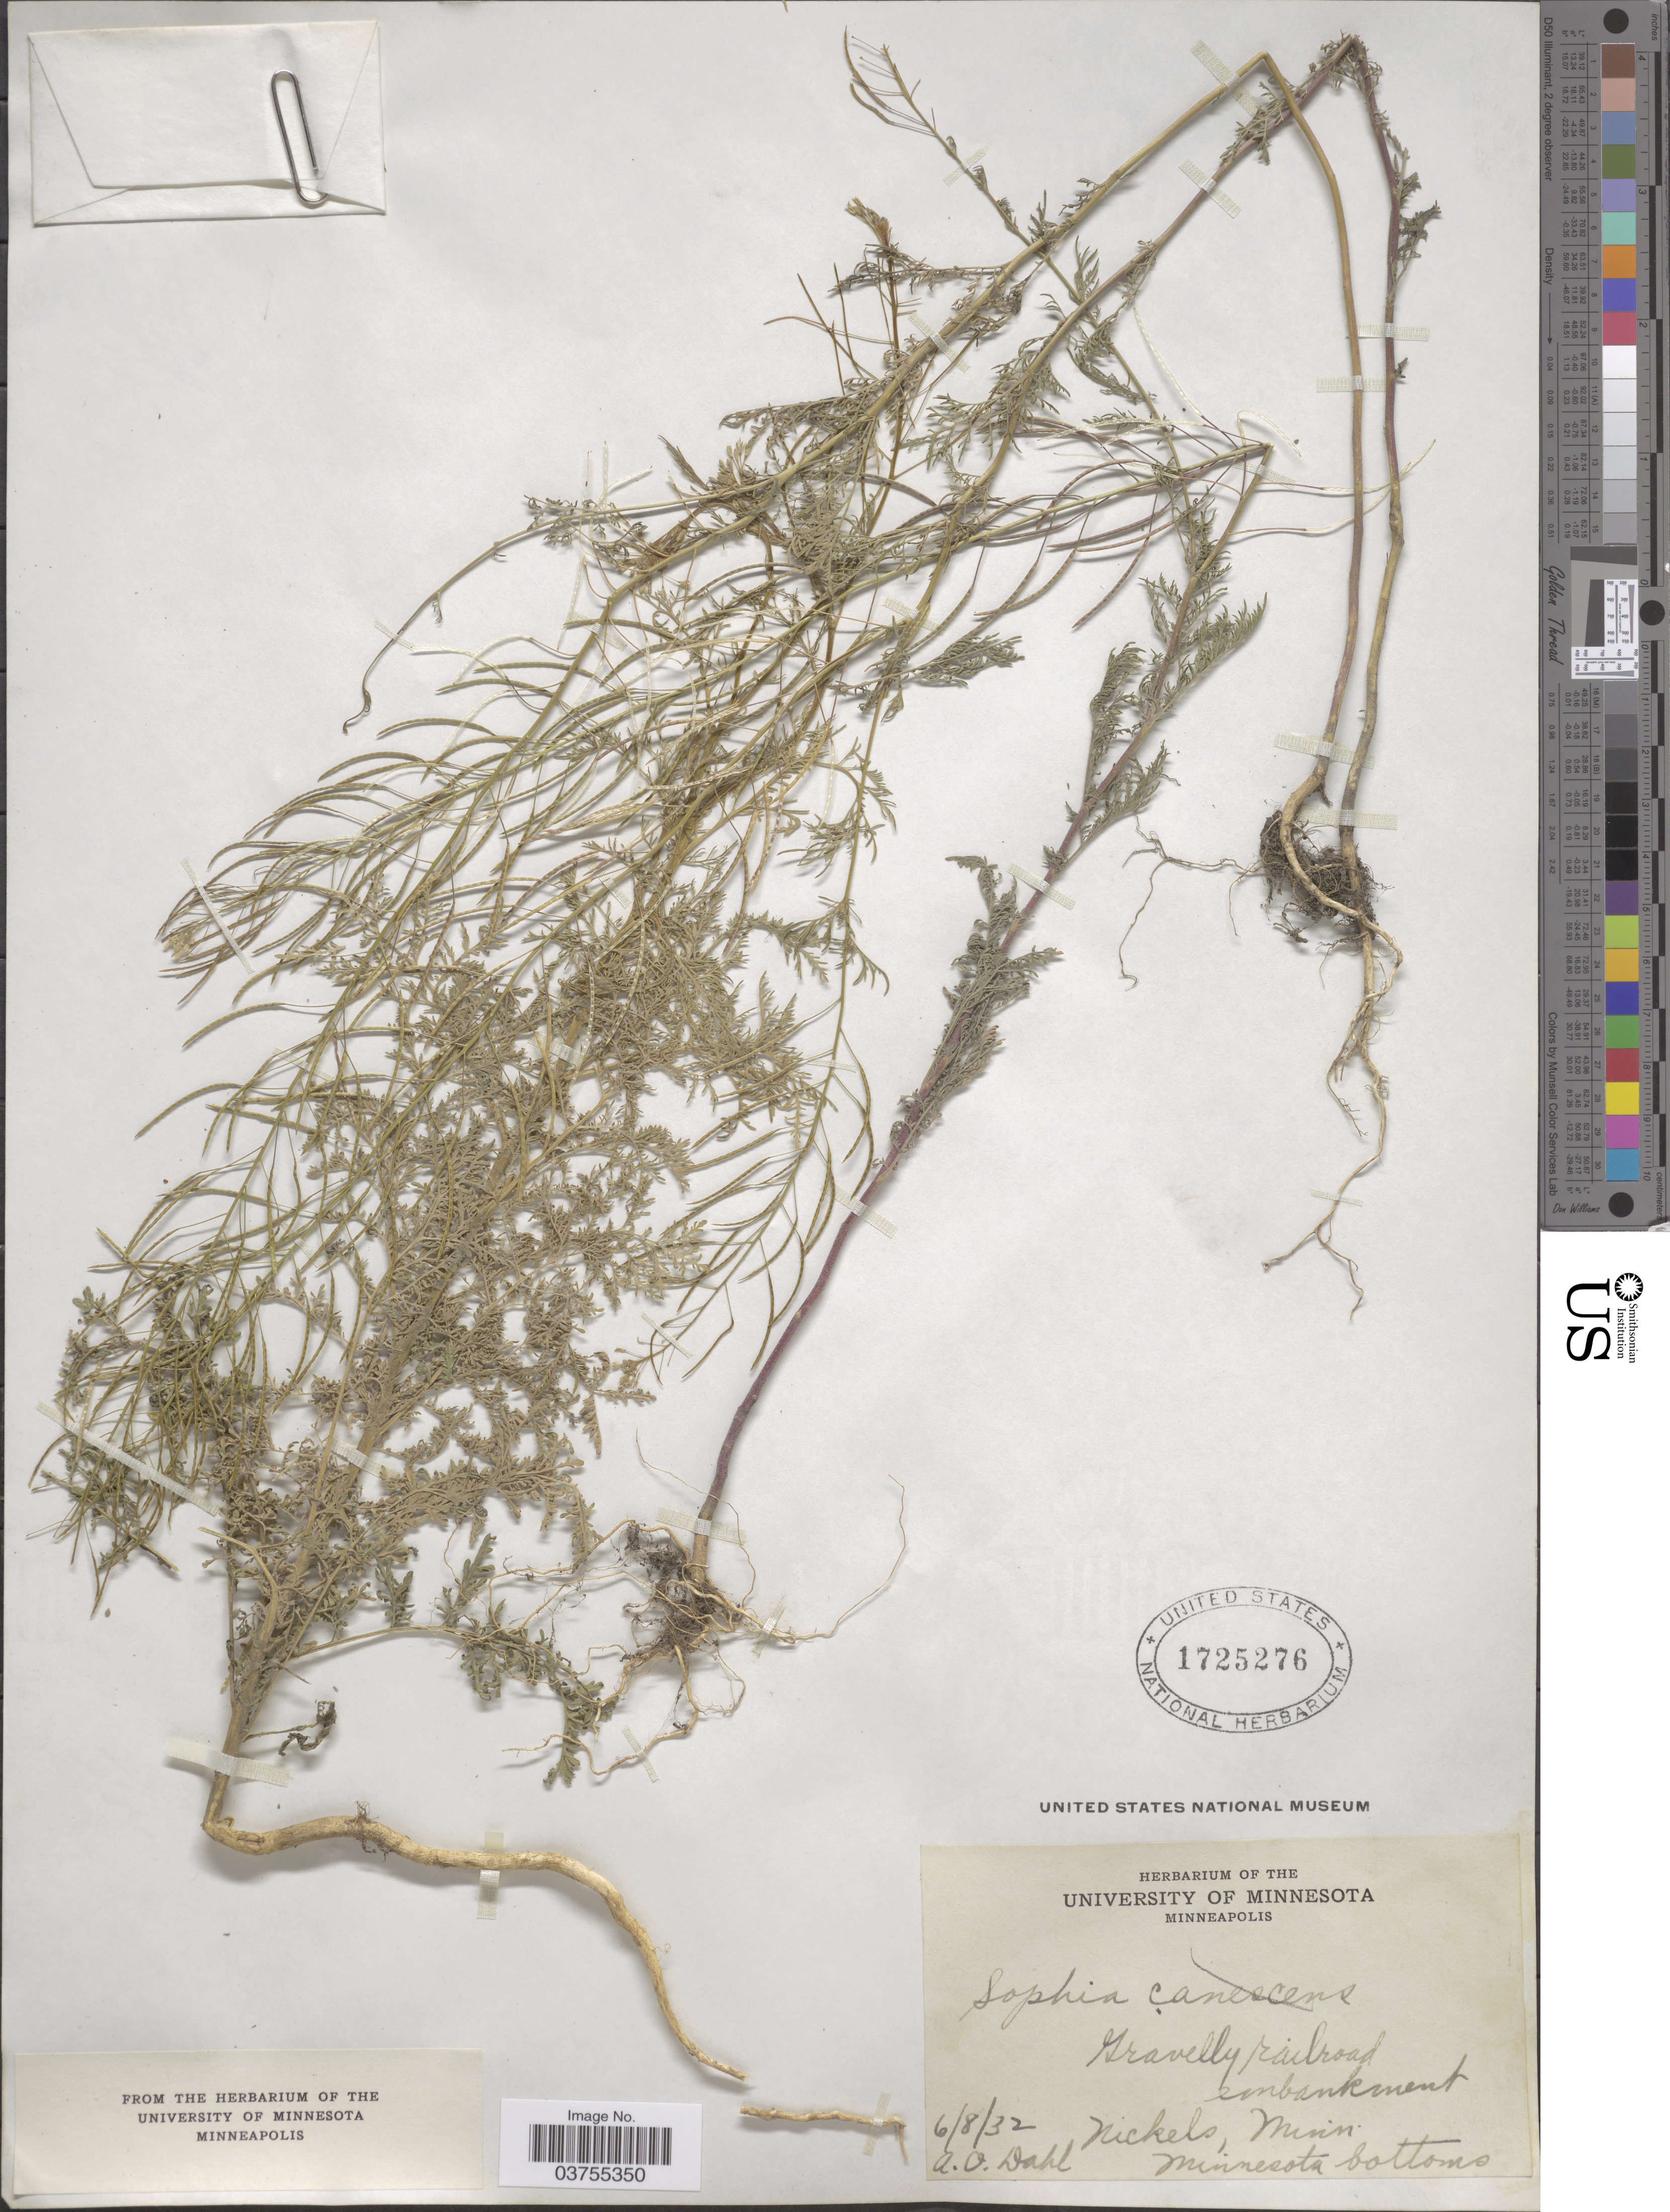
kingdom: Plantae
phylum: Tracheophyta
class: Magnoliopsida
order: Brassicales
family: Brassicaceae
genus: Descurainia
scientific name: Descurainia sp.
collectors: A. O. Dahl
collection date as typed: Transcribed d/m/y: 8/6/32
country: United States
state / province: Minnesota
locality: Nickels. Minnesota bottoms.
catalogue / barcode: US 1725276